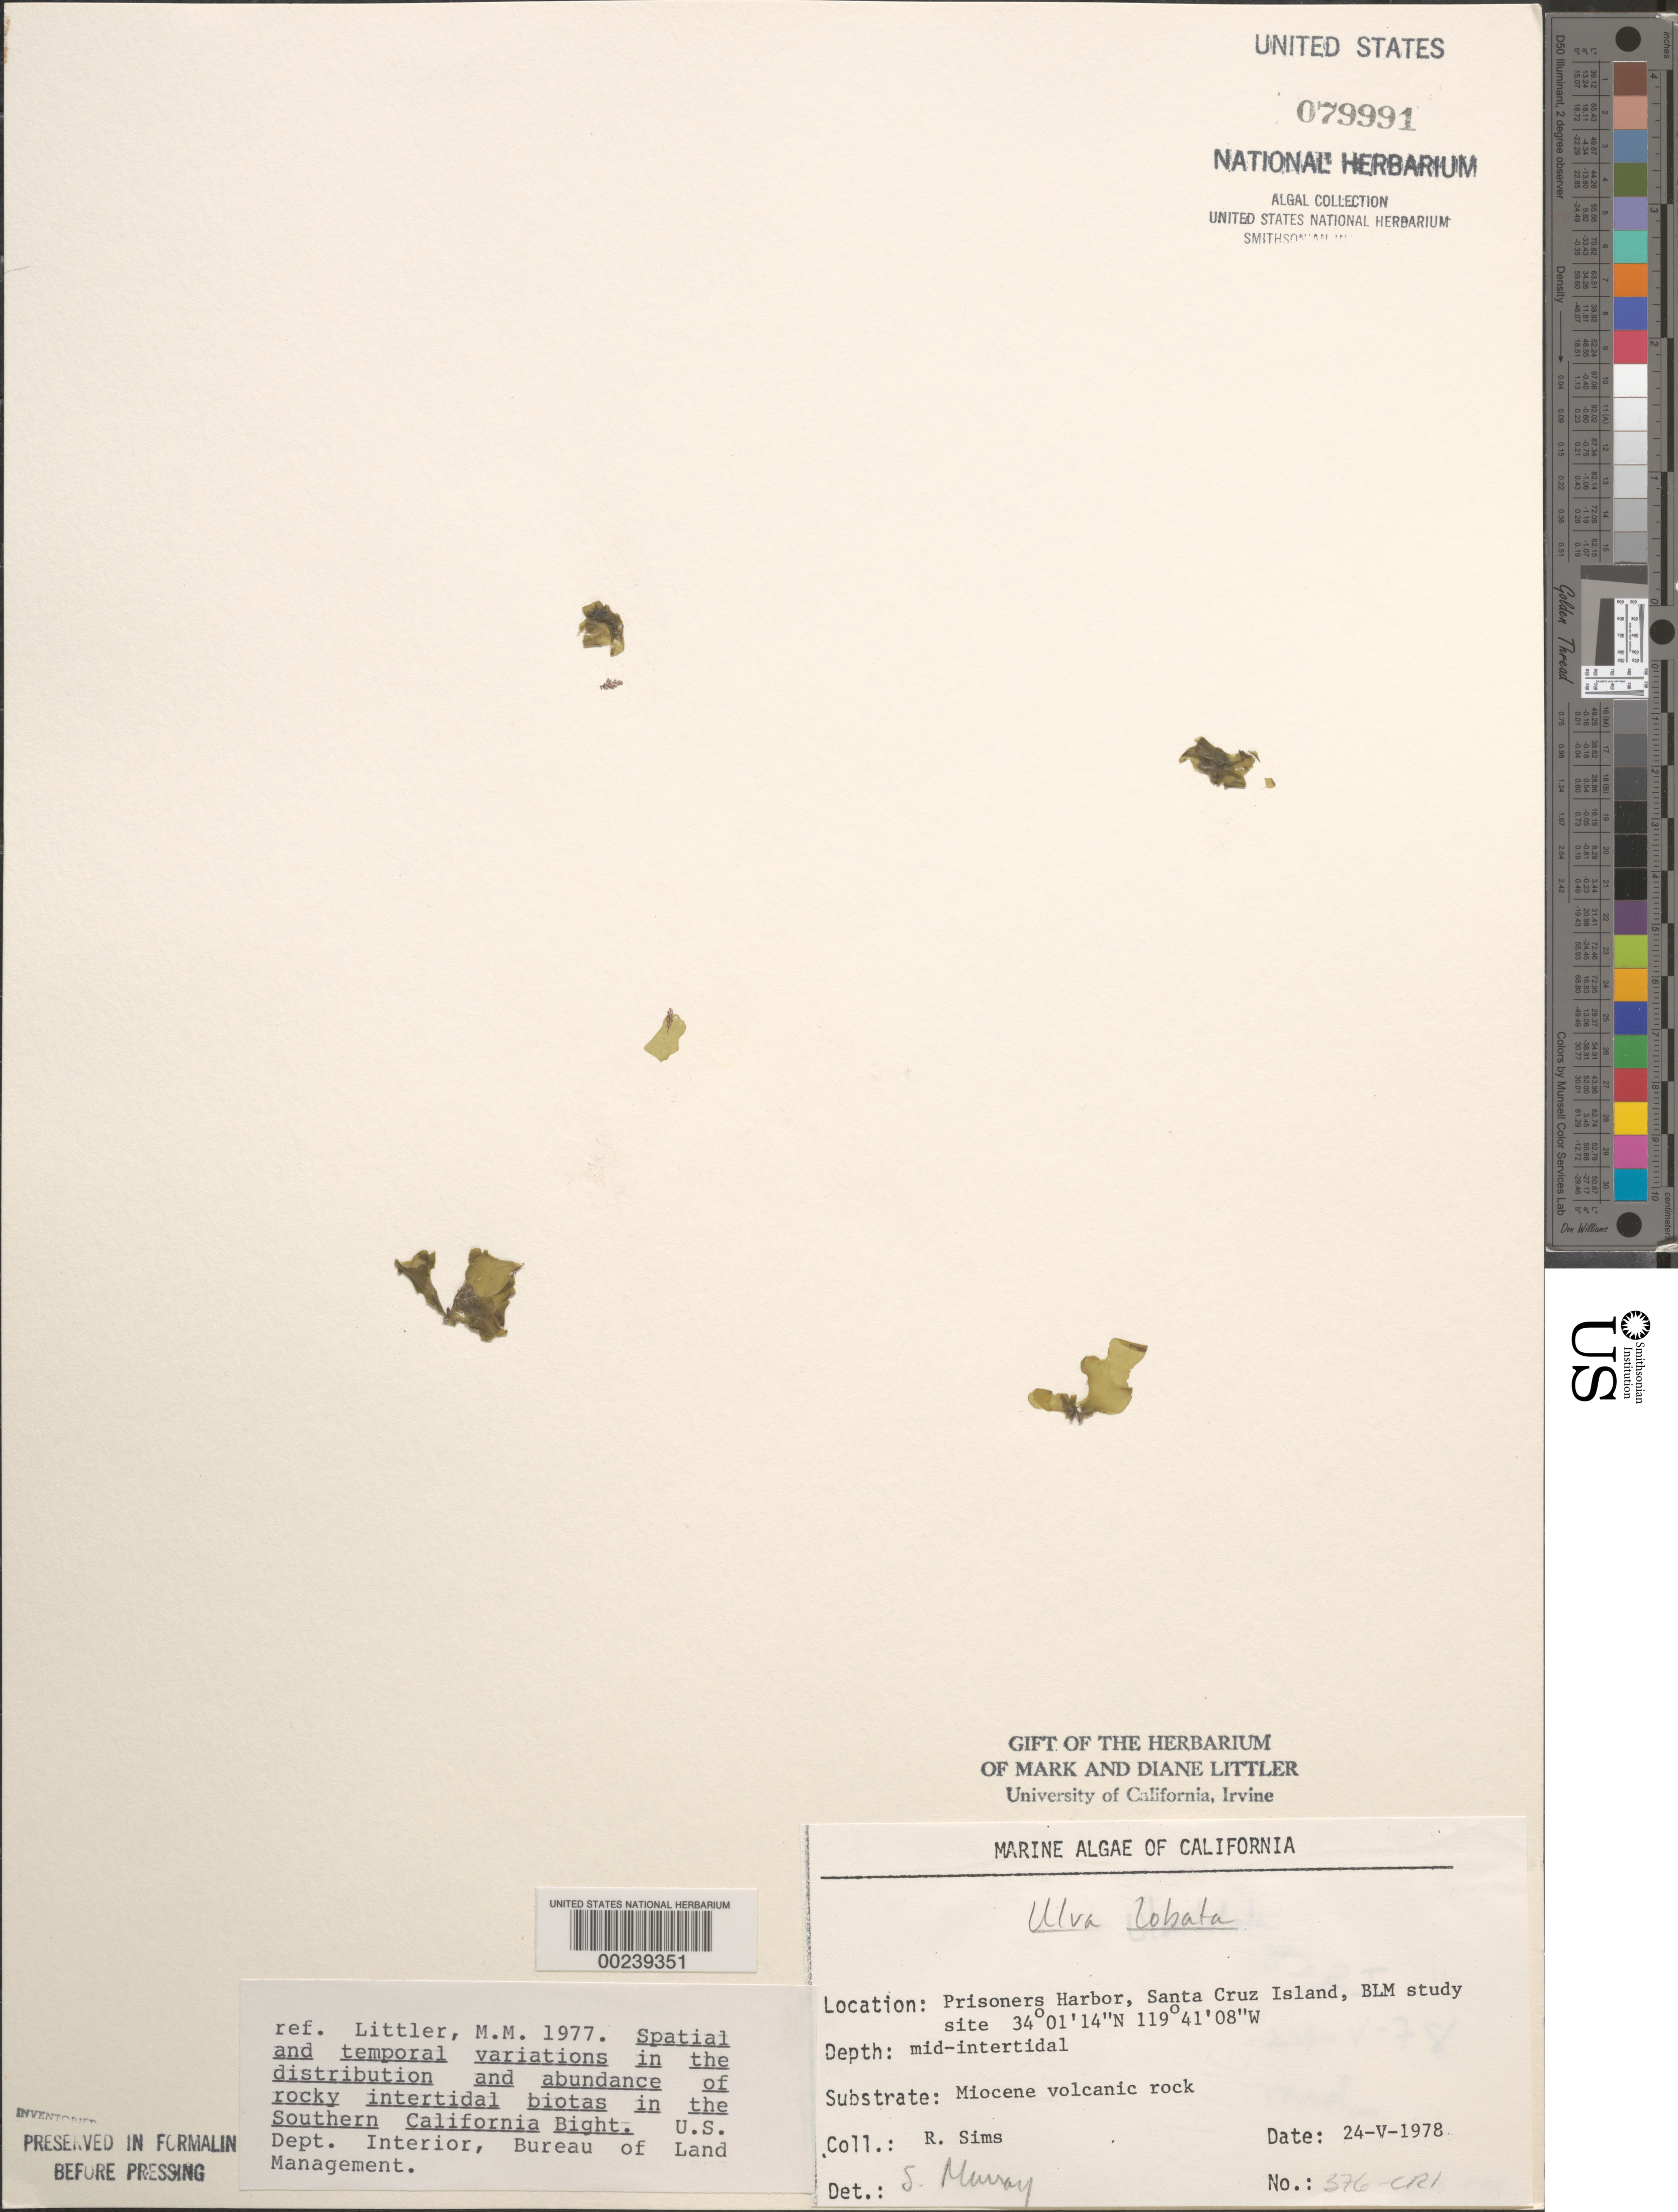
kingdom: Plantae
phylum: Chlorophyta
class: Ulvophyceae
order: Ulvales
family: Ulvaceae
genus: Ulva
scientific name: Ulva lactuca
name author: L.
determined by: Algae name updating Project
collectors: R. H. Sims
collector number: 376-cri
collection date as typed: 24 May 1978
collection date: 1978-05-24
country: United States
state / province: California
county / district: Santa Barbara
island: Santa Cruz Island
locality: Prisoners Harbor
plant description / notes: BLM-SOCALBIGHT Rocky Intertidal Survey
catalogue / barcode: US 79991